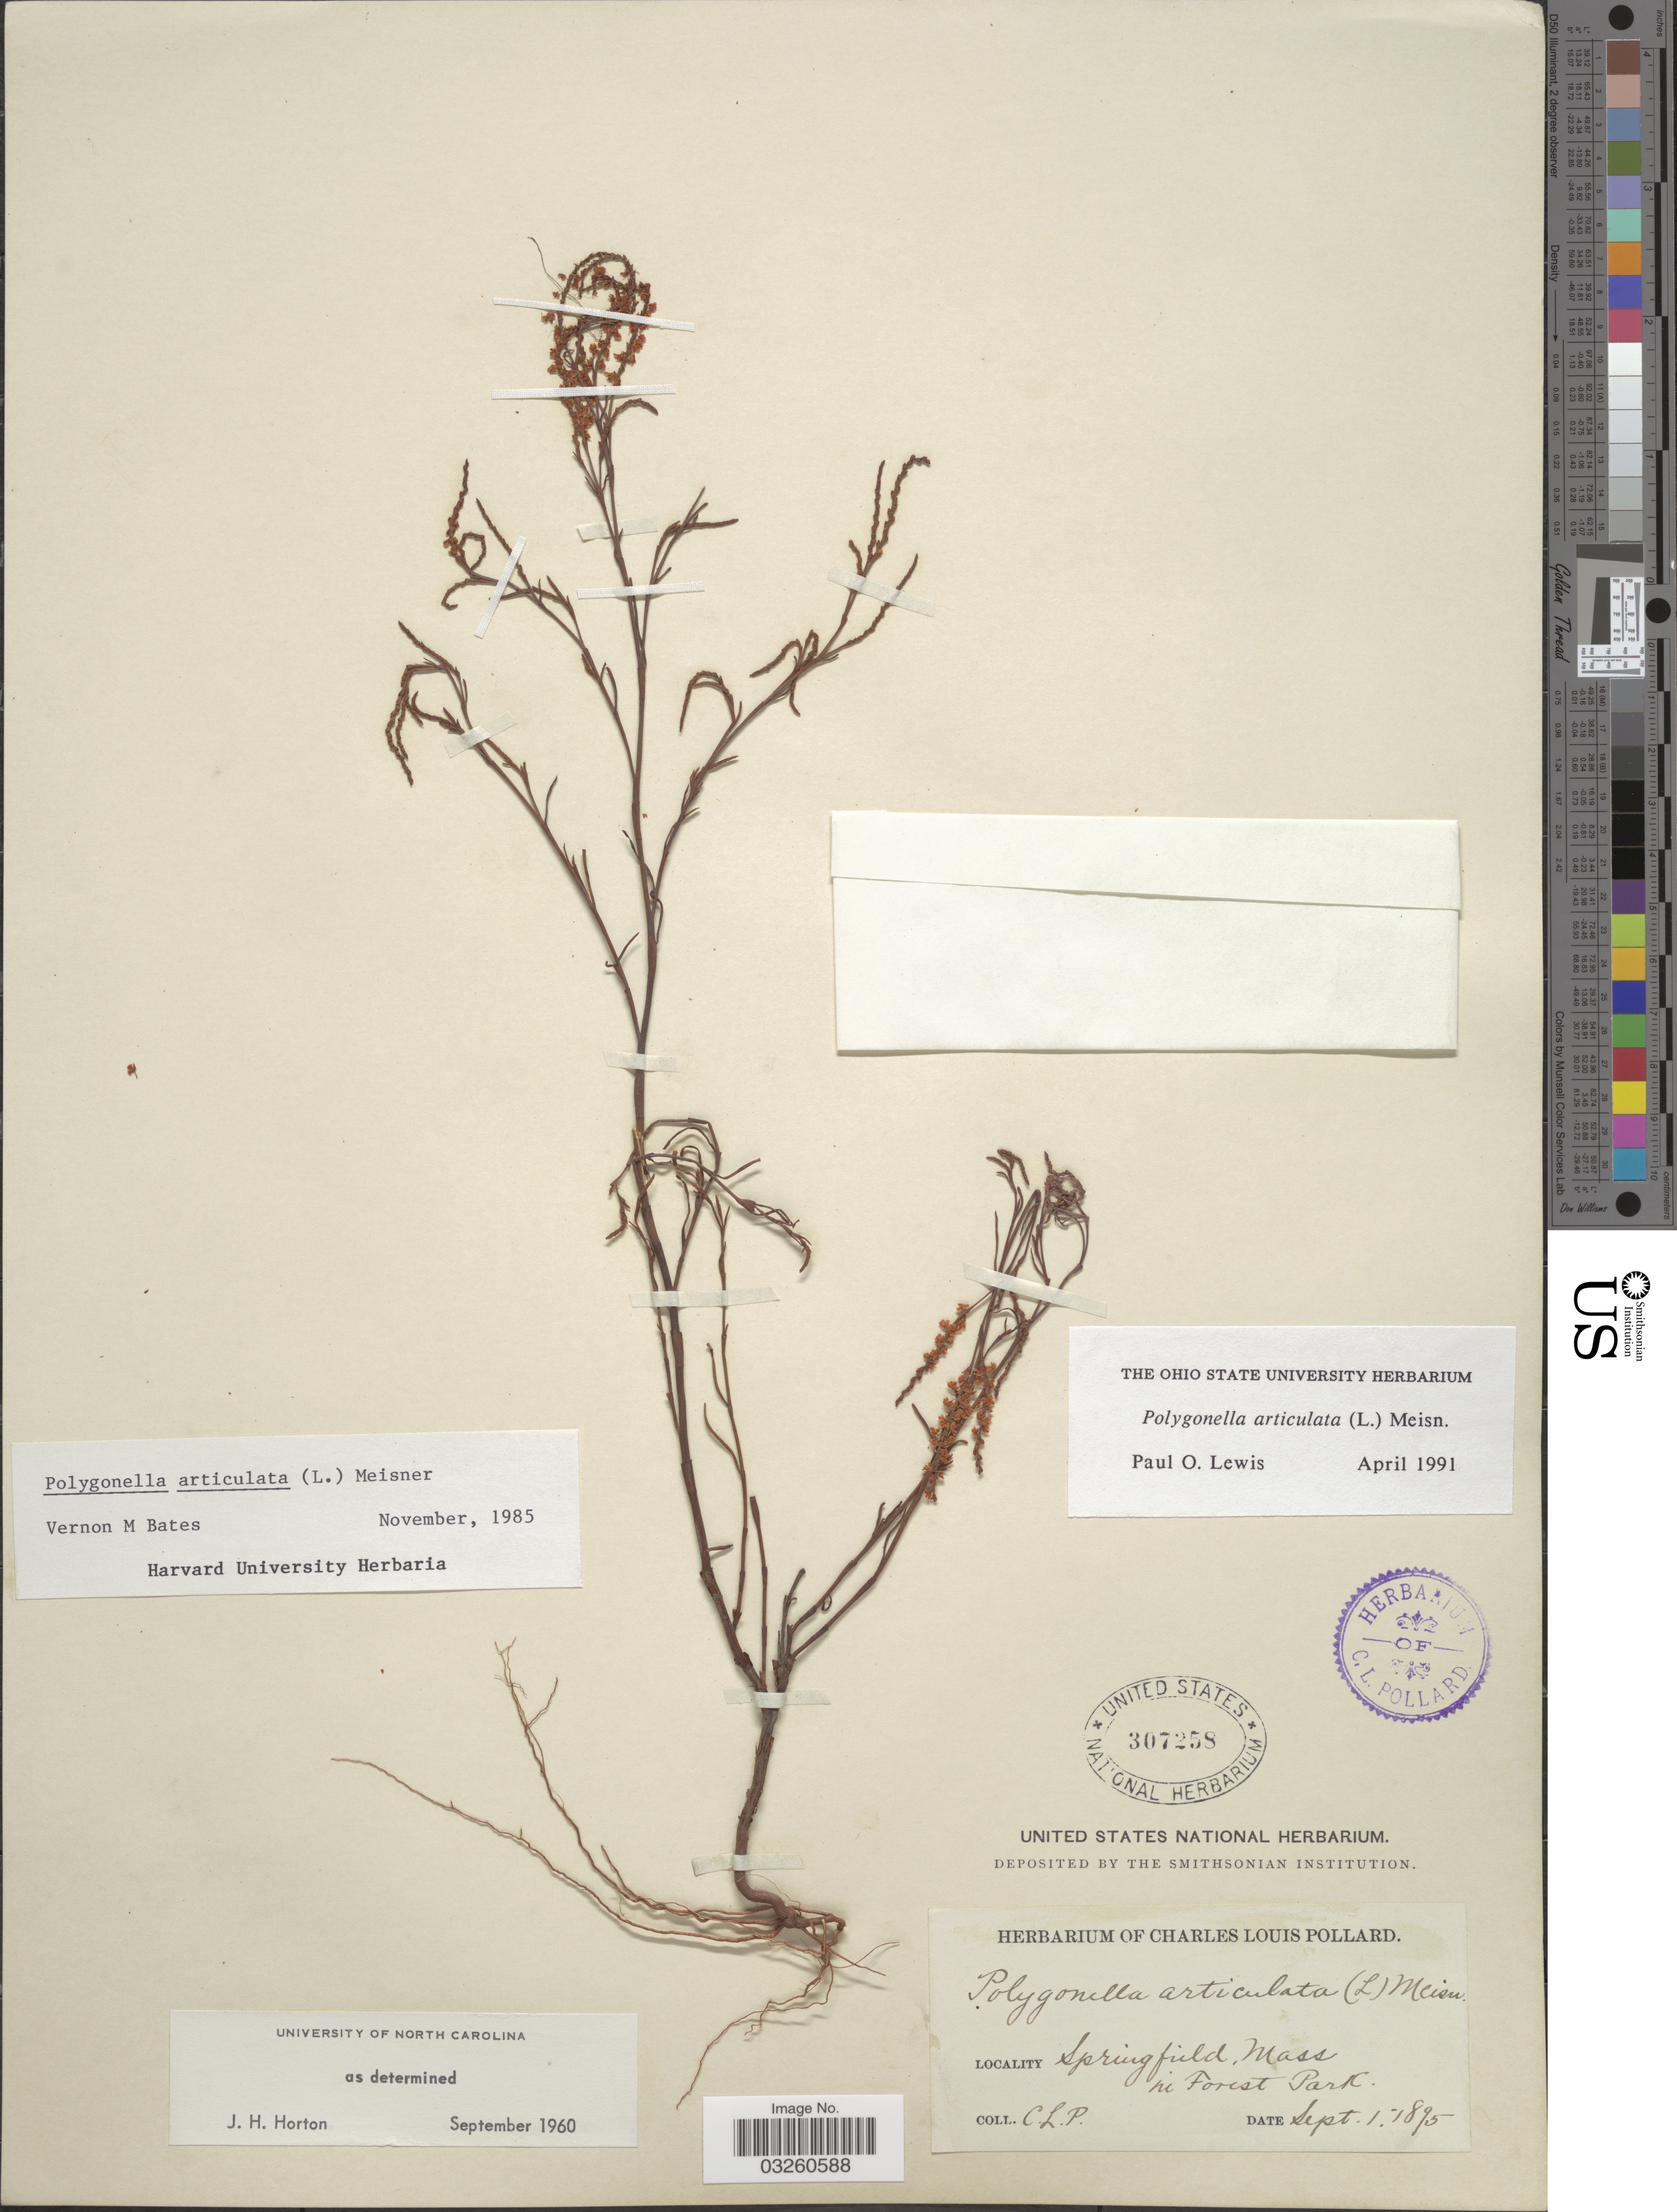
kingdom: Plantae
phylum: Tracheophyta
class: Magnoliopsida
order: Caryophyllales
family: Polygonaceae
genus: Polygonella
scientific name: Polygonella articulata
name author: (L.) Meisn.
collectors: C. L. Pollard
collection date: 1895-09-01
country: United States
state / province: Massachusetts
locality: Springfield. In Forest Park.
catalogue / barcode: US 307258